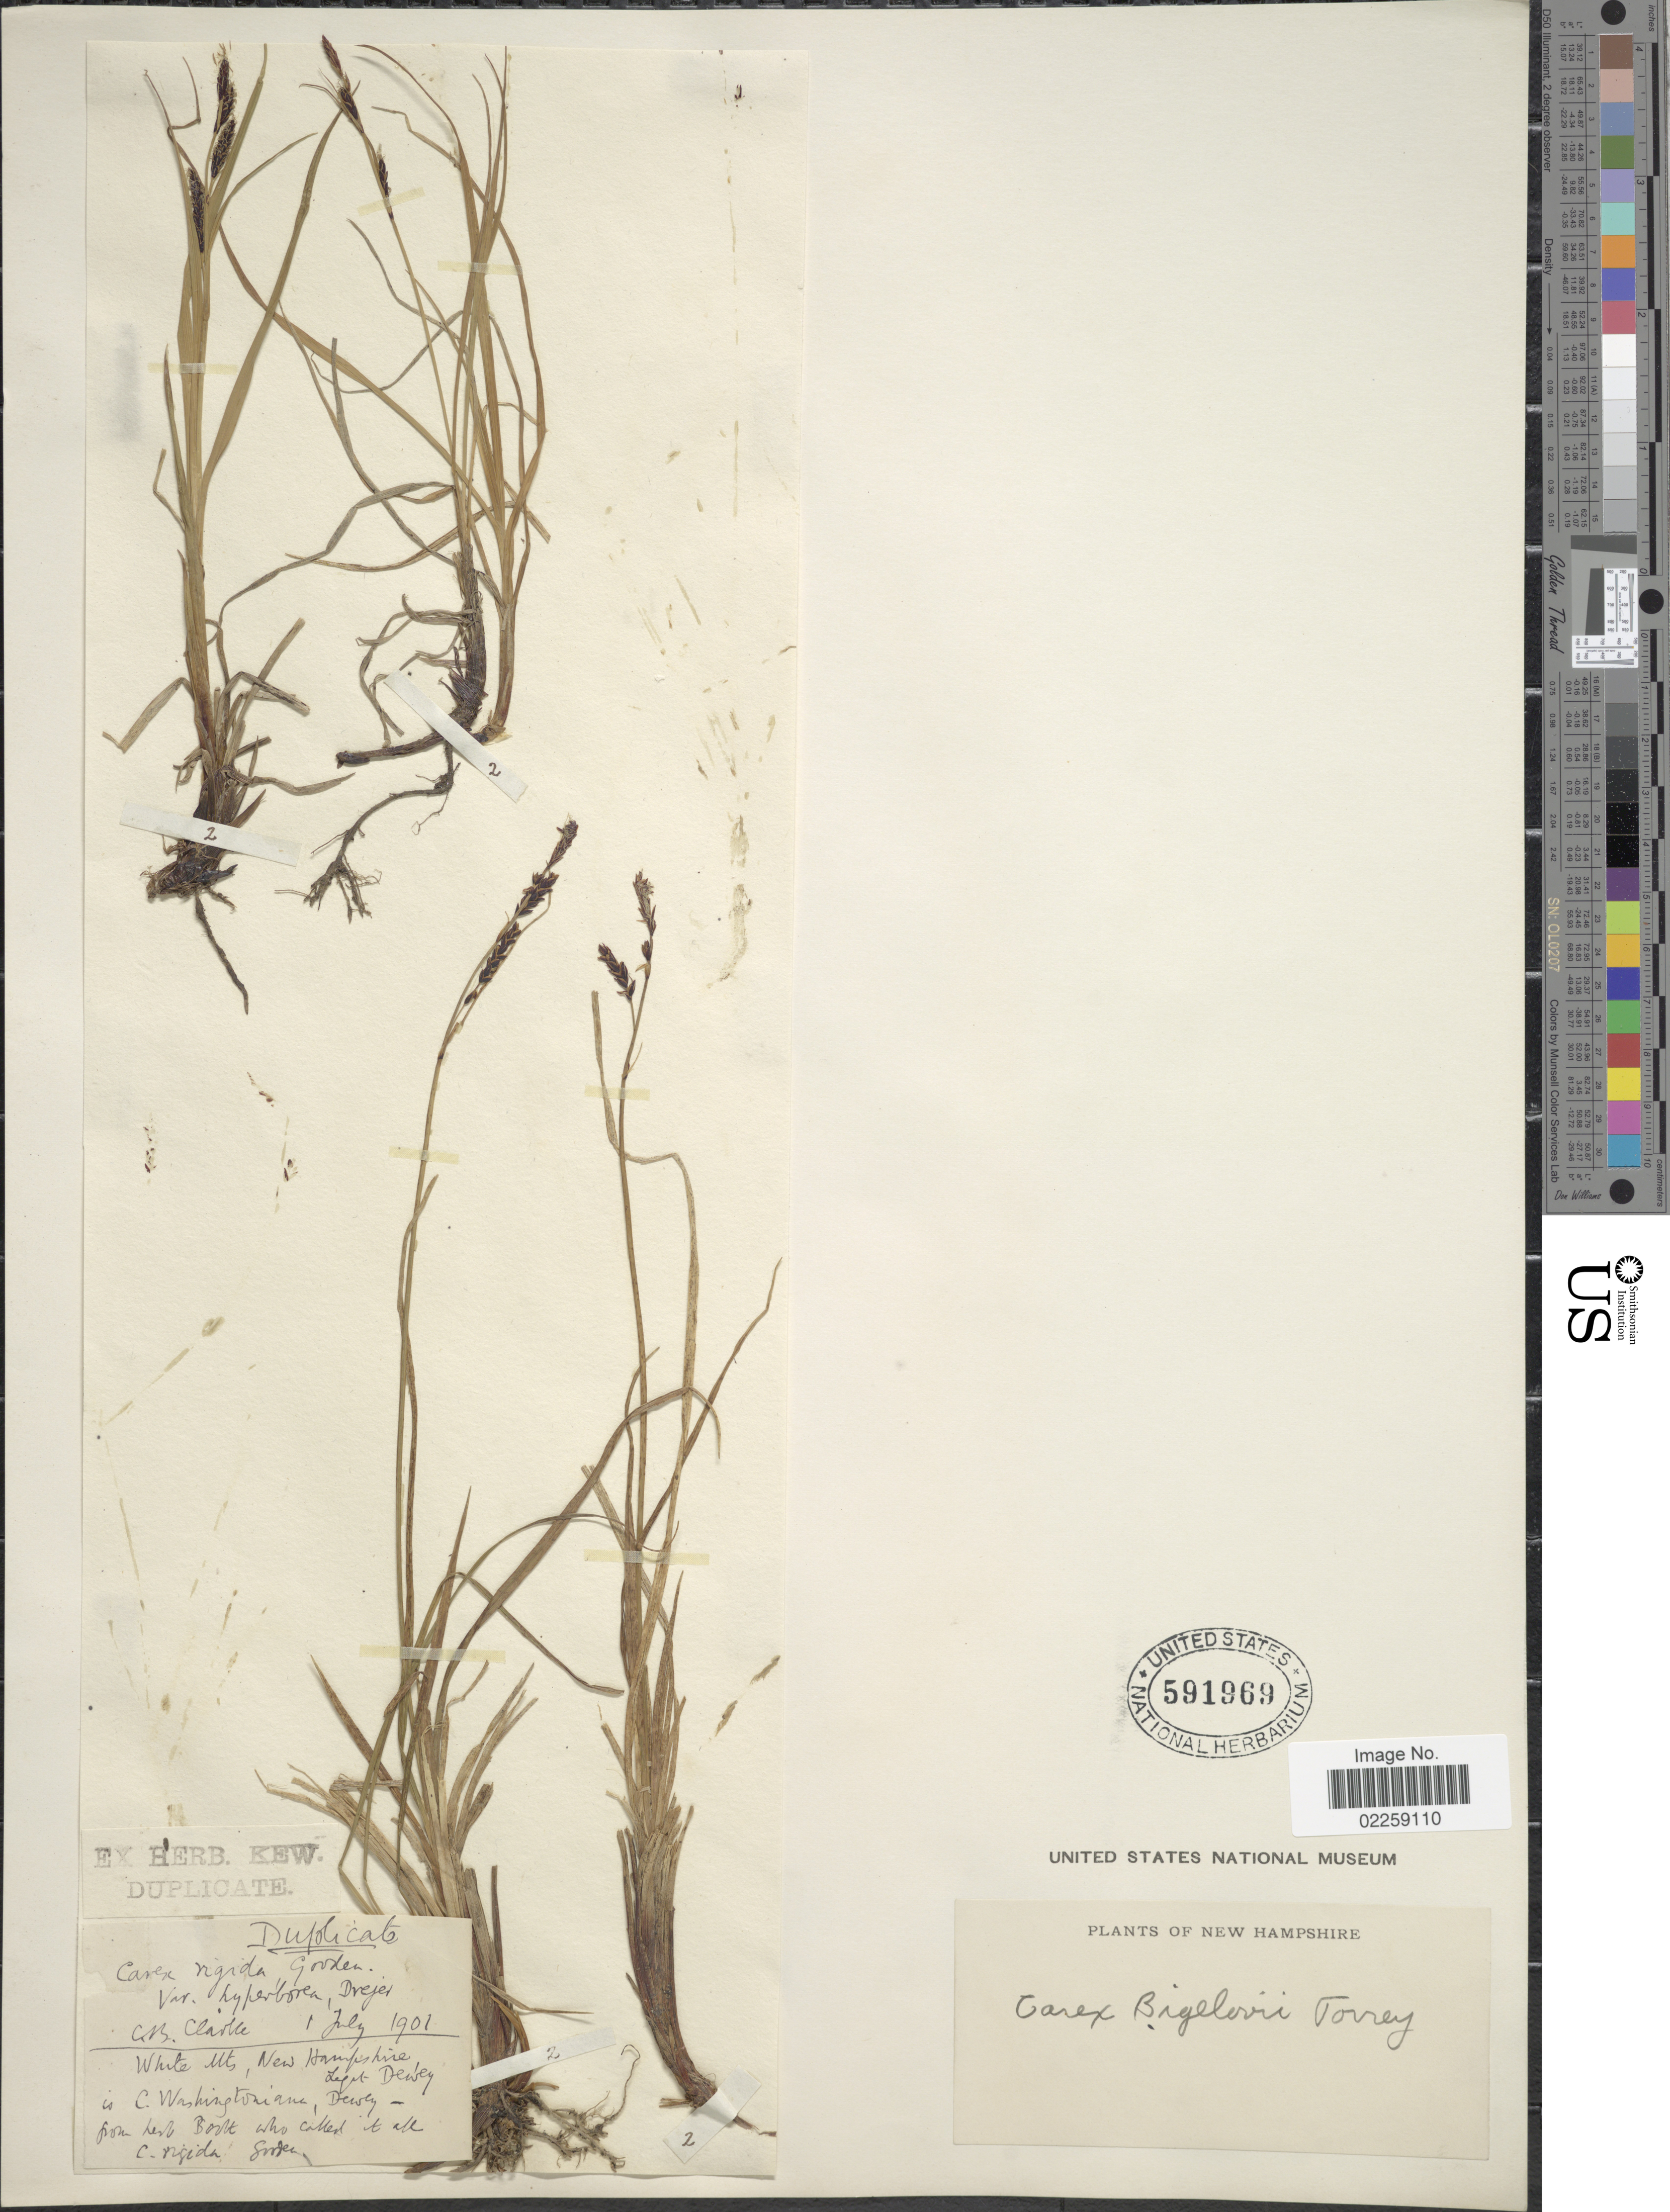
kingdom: Plantae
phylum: Tracheophyta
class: Liliopsida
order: Poales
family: Cyperaceae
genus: Carex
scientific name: Carex bigelowii subsp. bigelowii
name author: Torr. ex Schwein.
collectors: -. Dewey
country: United States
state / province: New Hampshire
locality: White Mts., New Hampshire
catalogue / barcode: US 591969